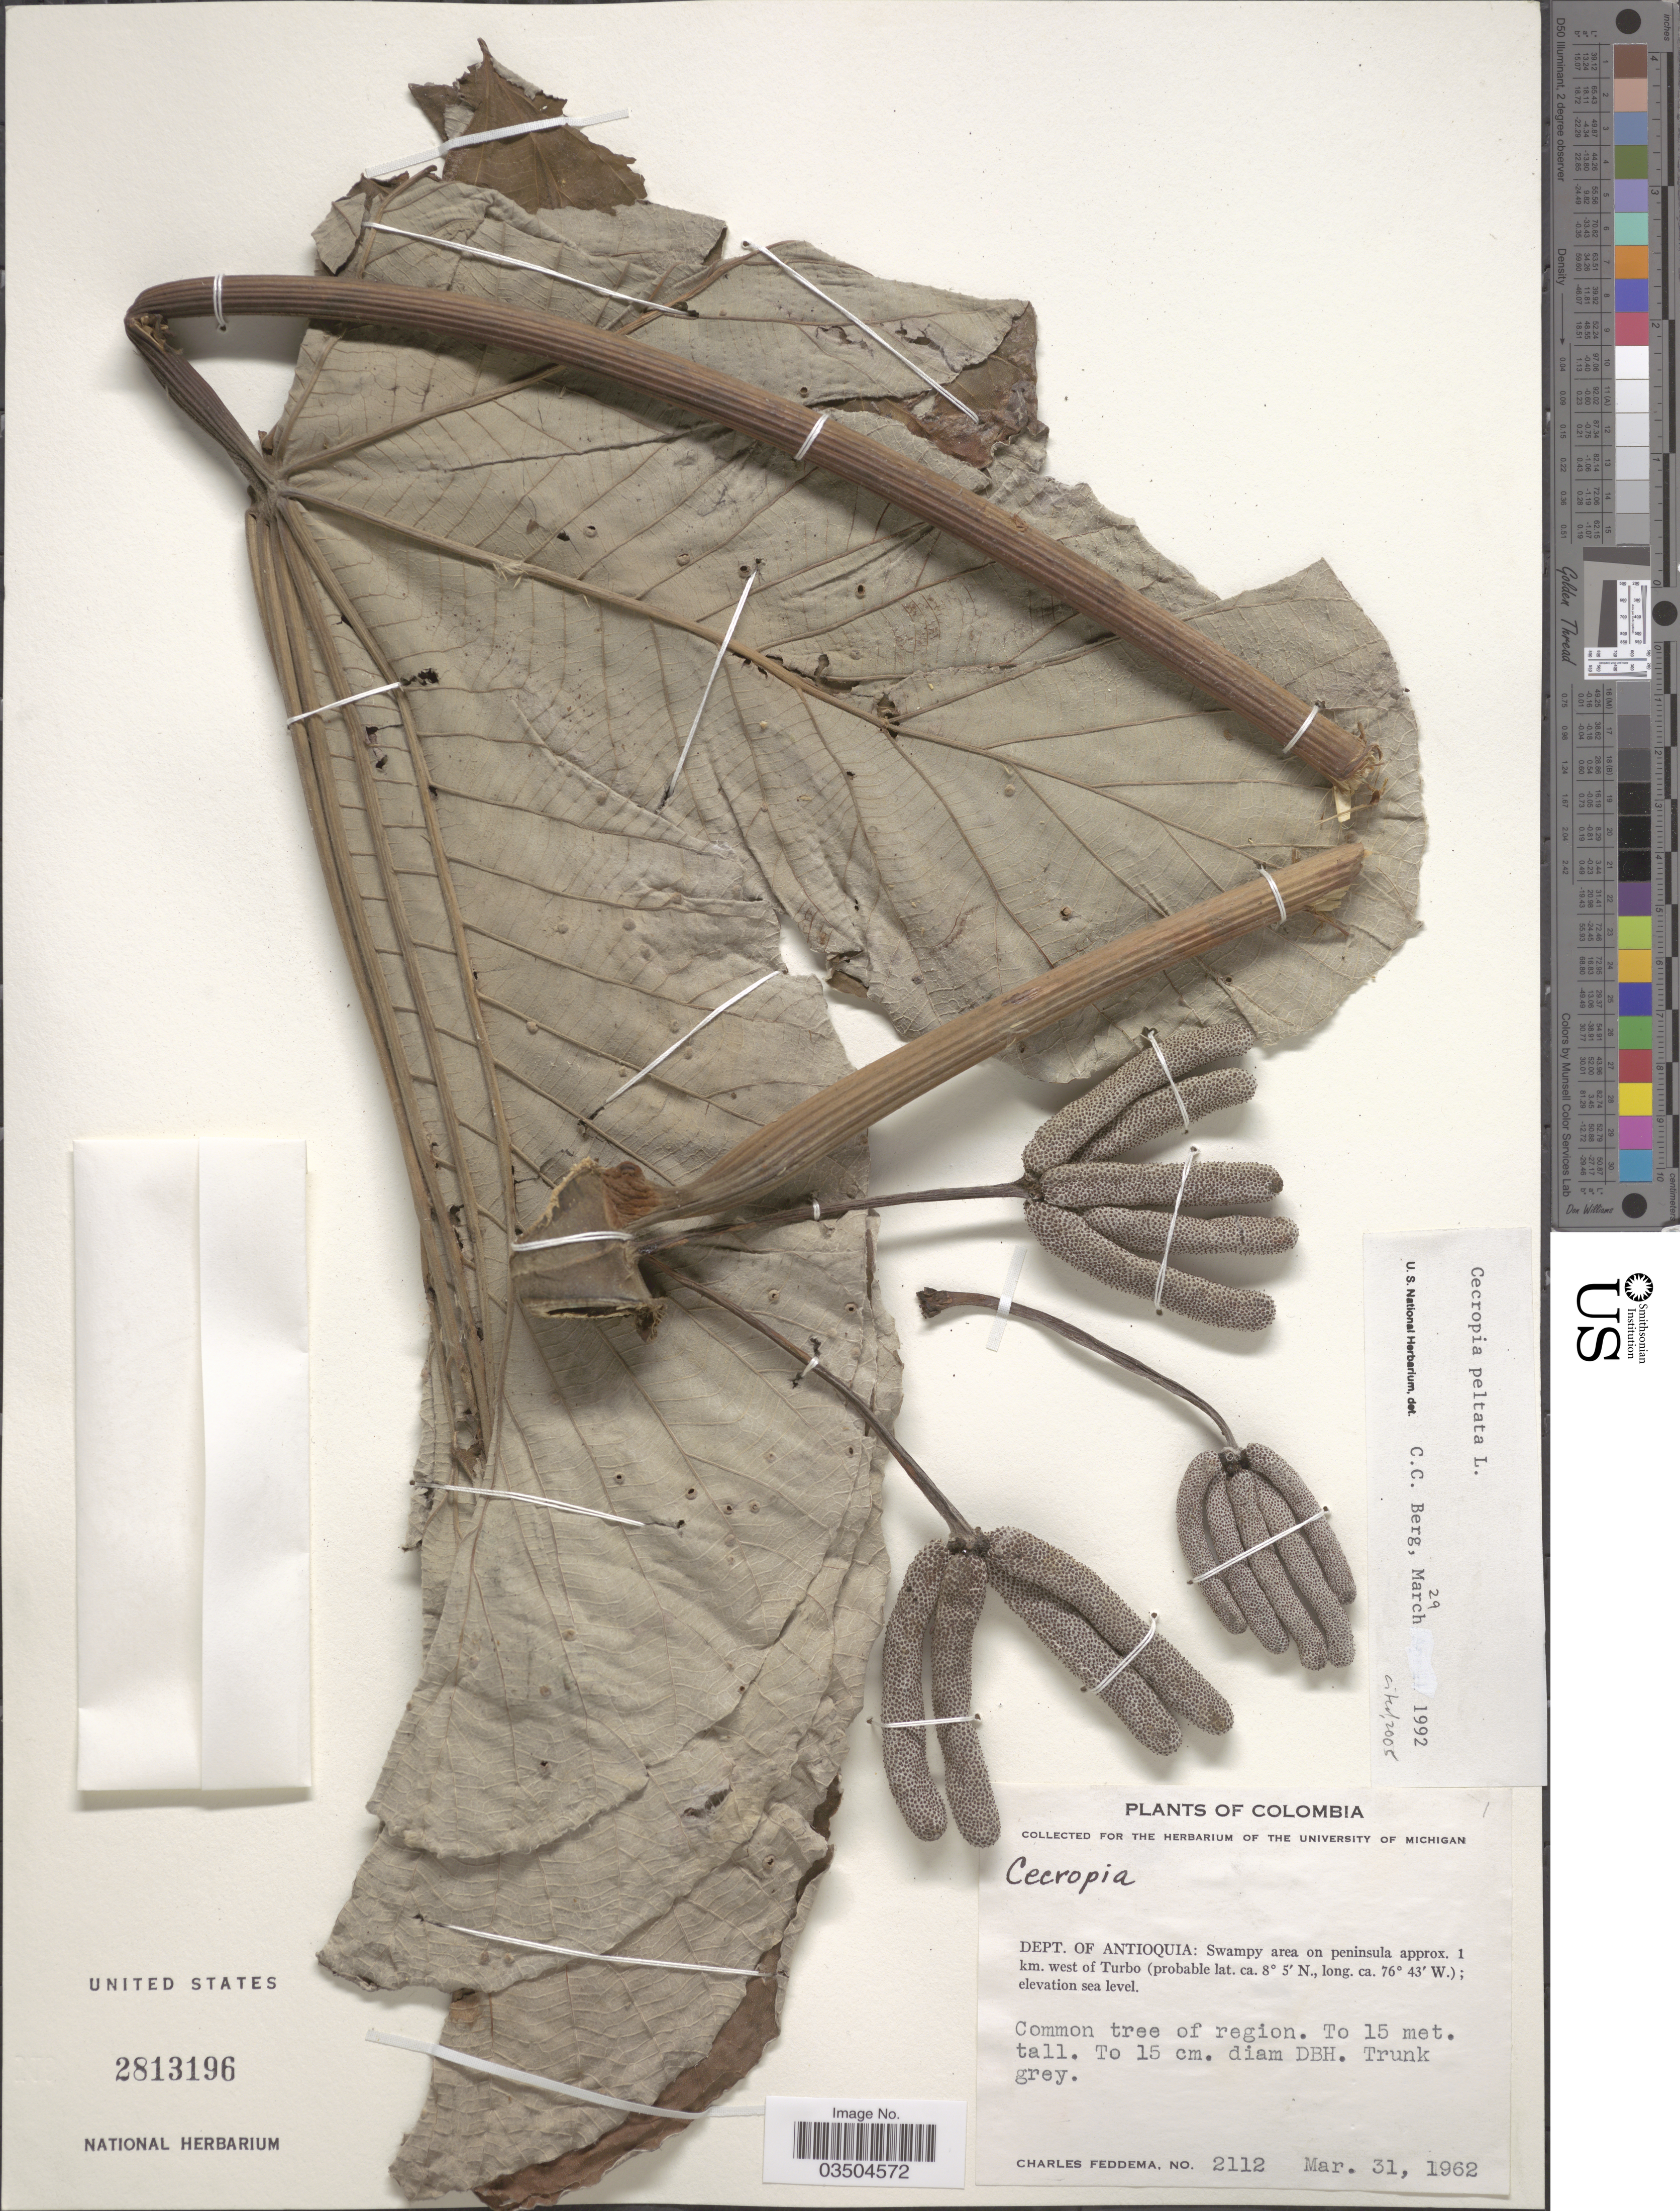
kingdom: Plantae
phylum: Tracheophyta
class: Magnoliopsida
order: Rosales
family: Urticaceae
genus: Cecropia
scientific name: Cecropia peltata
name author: L.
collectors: C. Feddema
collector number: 2112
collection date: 1962-03-31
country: Colombia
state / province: Antioquia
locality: Dept. of Antioquia: Swampy area on peninsula approx. 1 km. west of Turbo.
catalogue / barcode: US 2813196